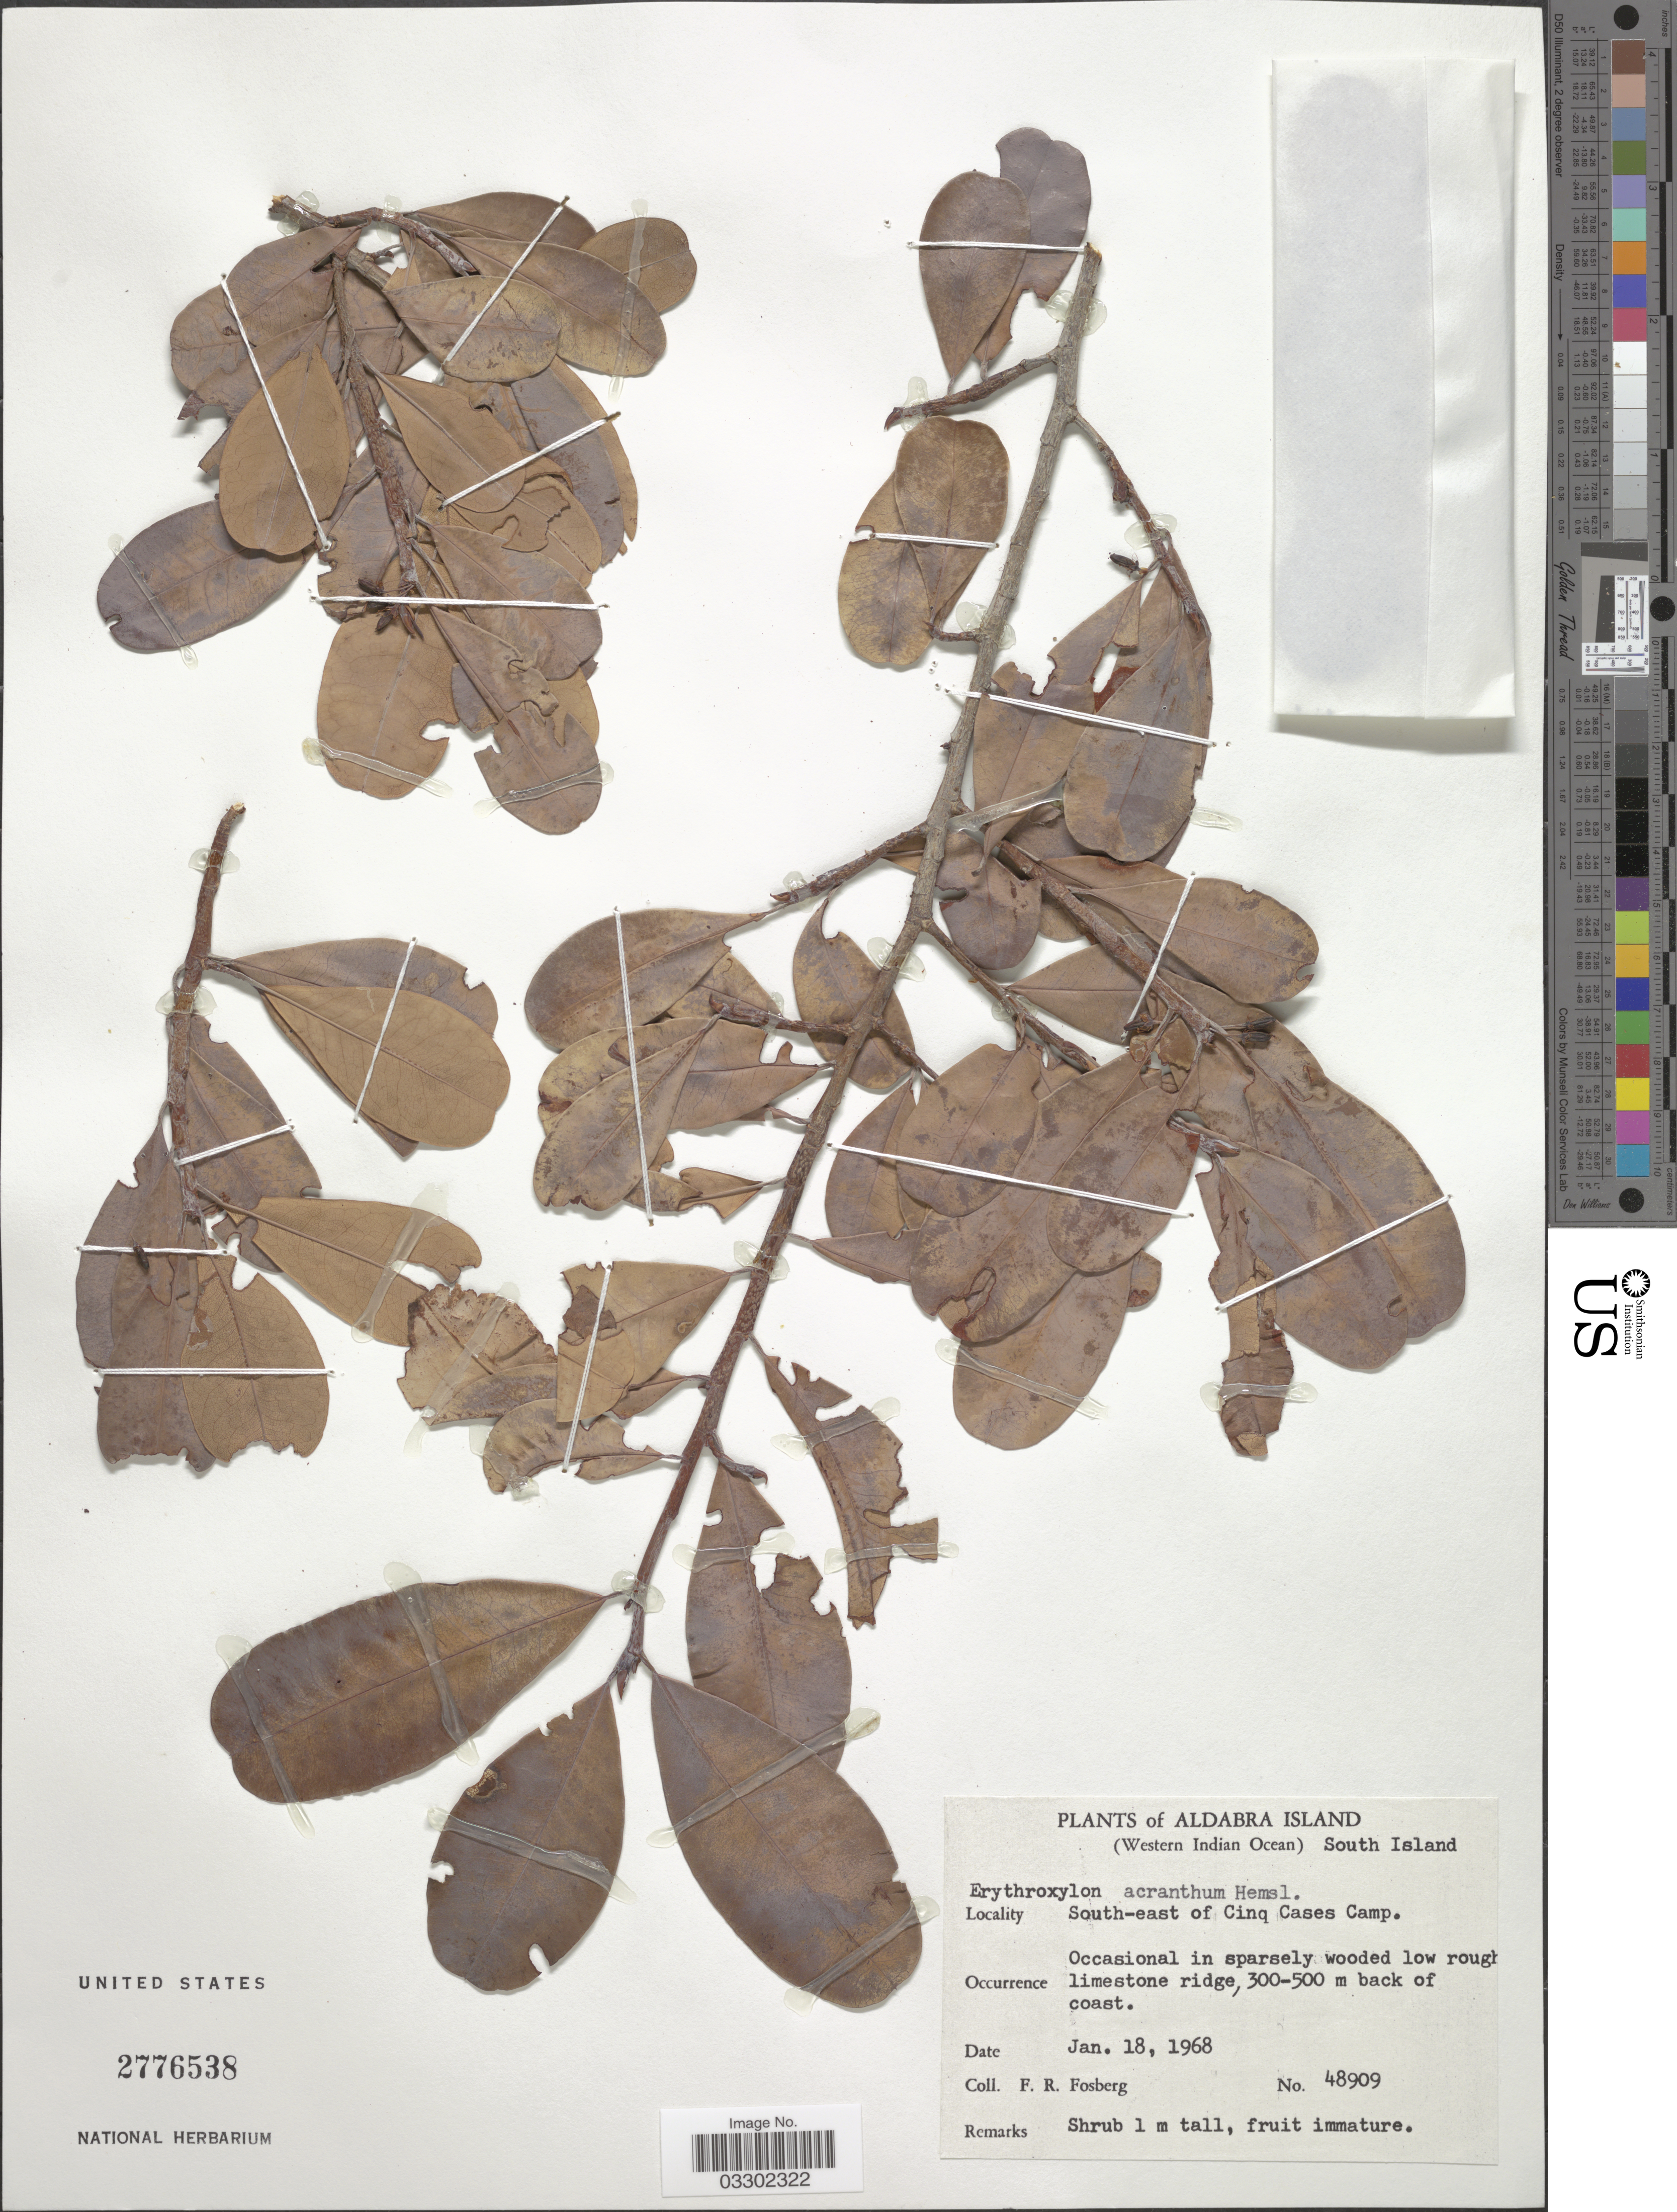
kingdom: Plantae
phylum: Tracheophyta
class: Magnoliopsida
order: Malpighiales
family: Erythroxylaceae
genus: Erythroxylum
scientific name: Erythroxylum acranthum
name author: Hemsl.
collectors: F. R. Fosberg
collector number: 48909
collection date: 1968-01-18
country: Seychelles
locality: Aldabra Island. (Western Indian Ocean), South Island. South-east of Cinq Cases Camp. 300-500 m back of coast.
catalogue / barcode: US 2776538